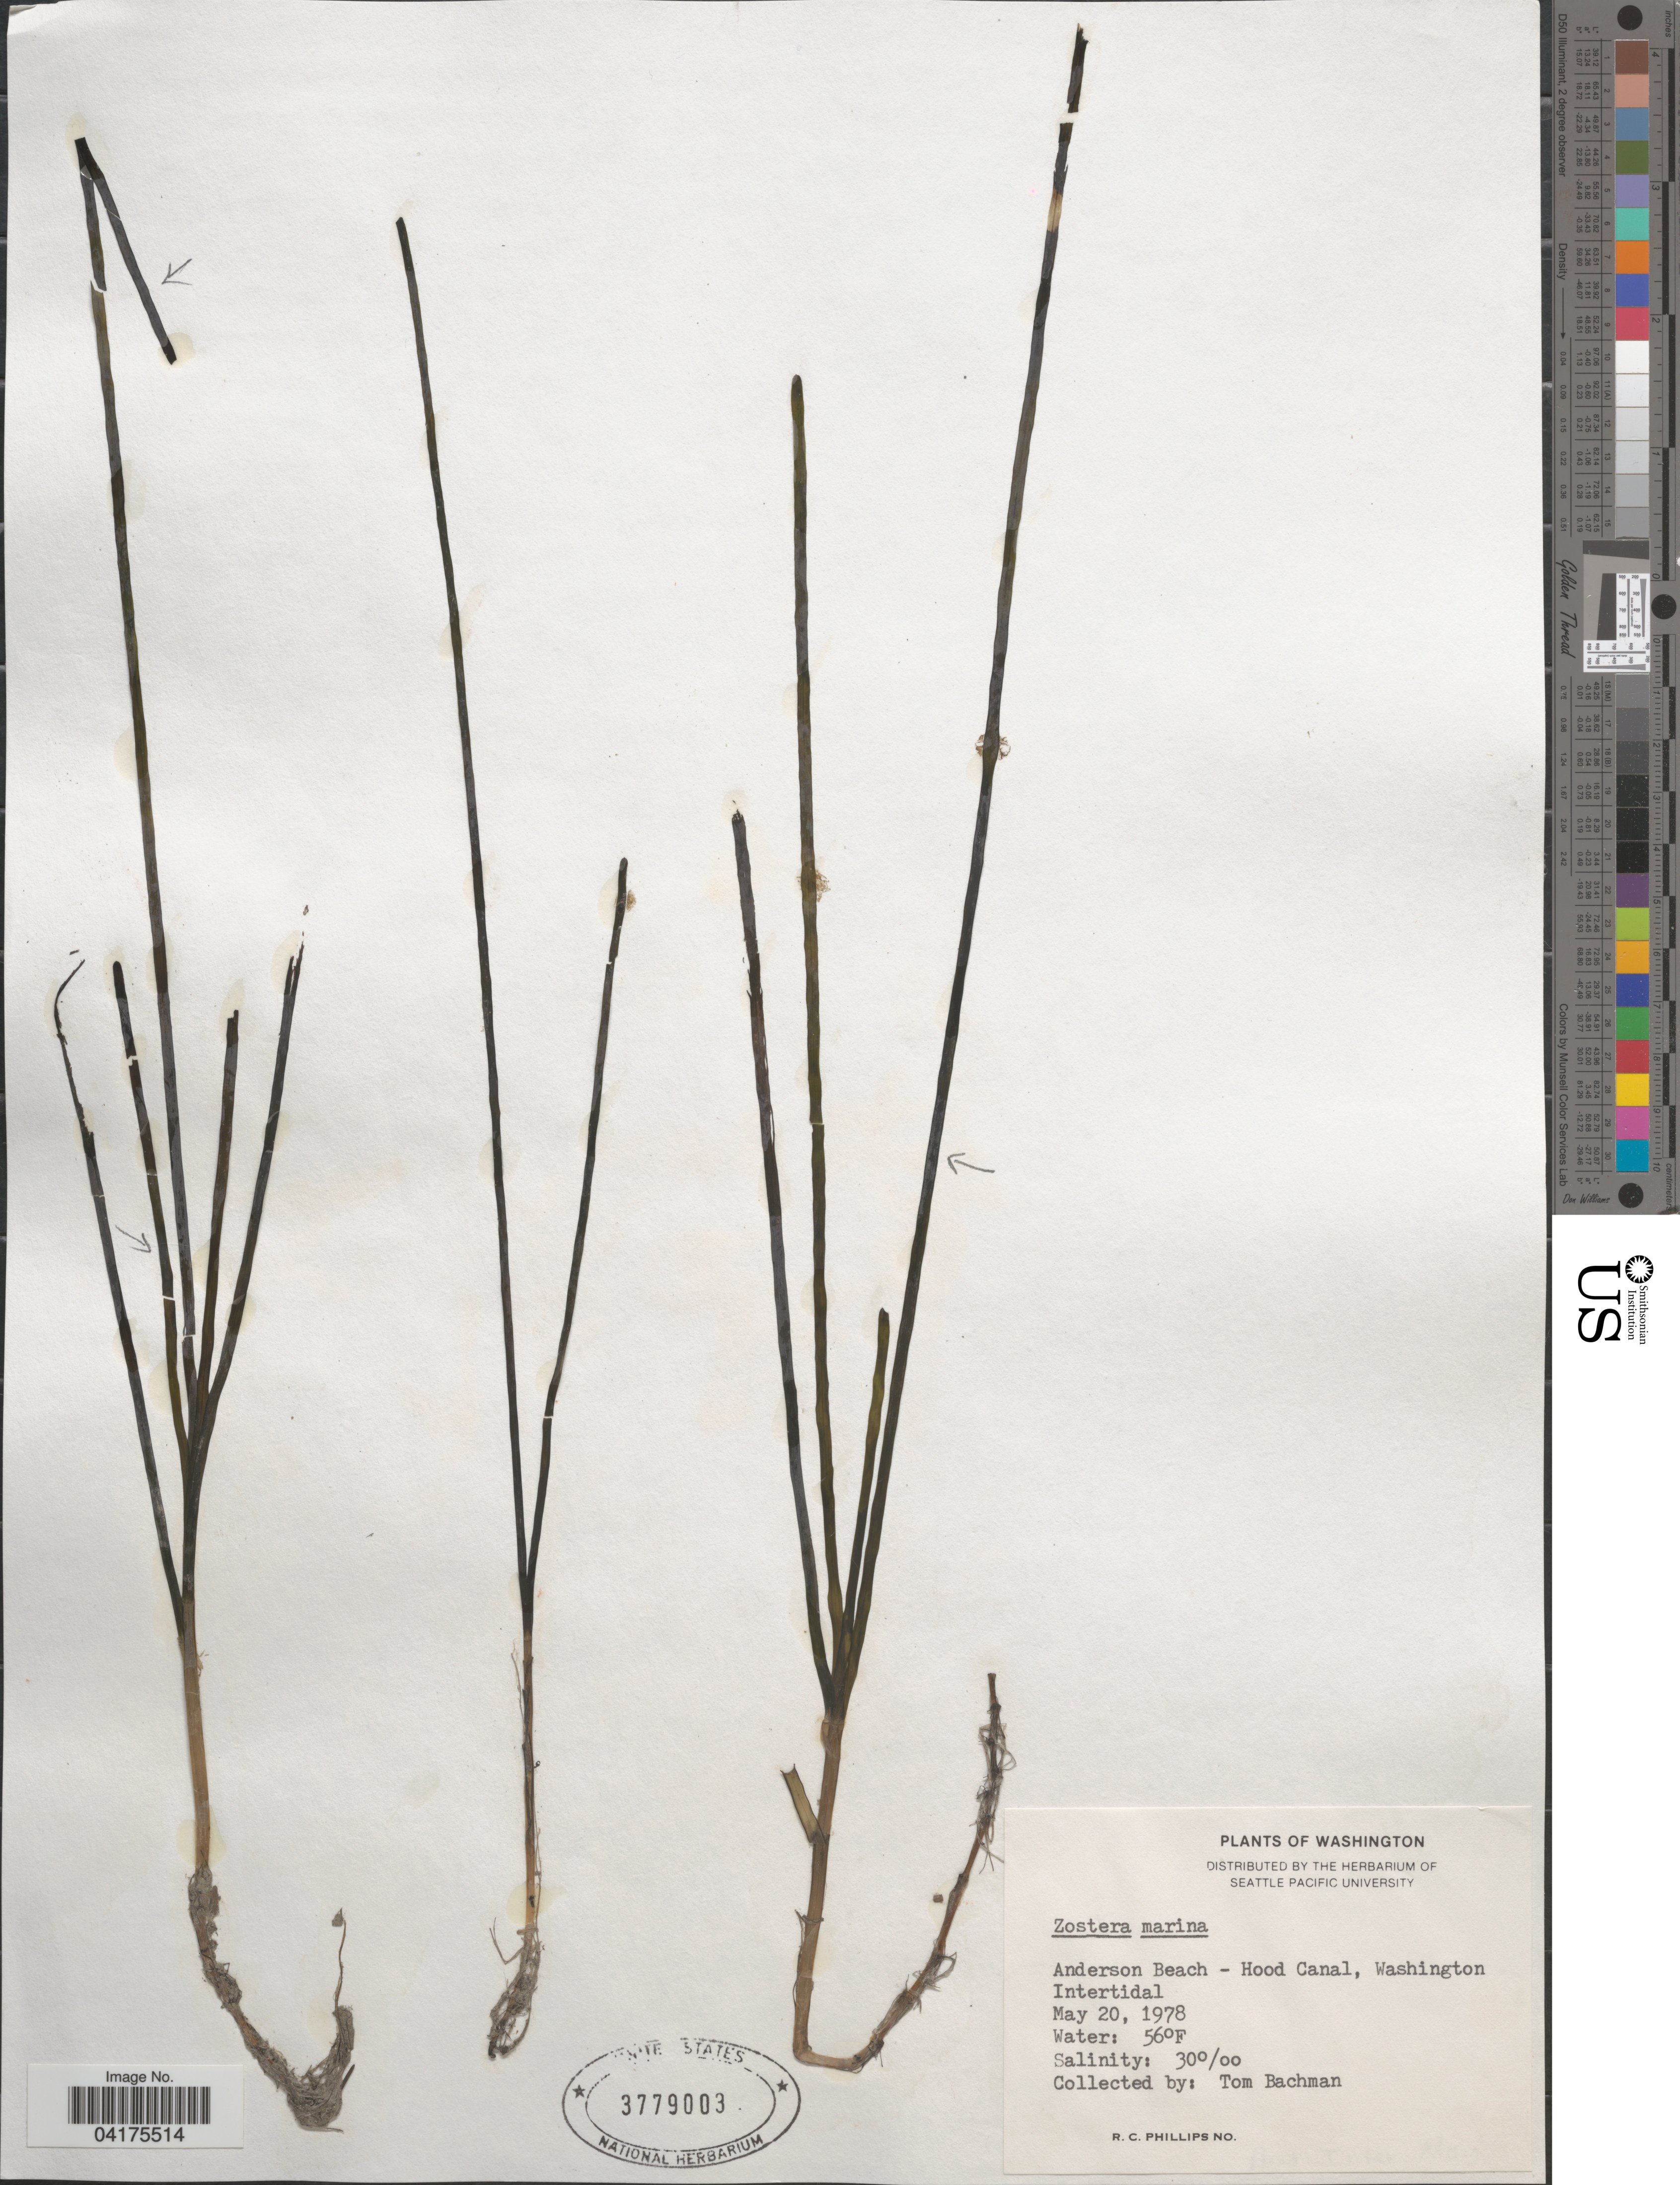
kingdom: Plantae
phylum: Tracheophyta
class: Liliopsida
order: Alismatales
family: Zosteraceae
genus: Zostera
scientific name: Zostera marina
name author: L.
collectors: T. Bachman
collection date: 1978-05-20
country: United States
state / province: Washington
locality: Anderson Beach - Hood Canal.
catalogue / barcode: US 3779003